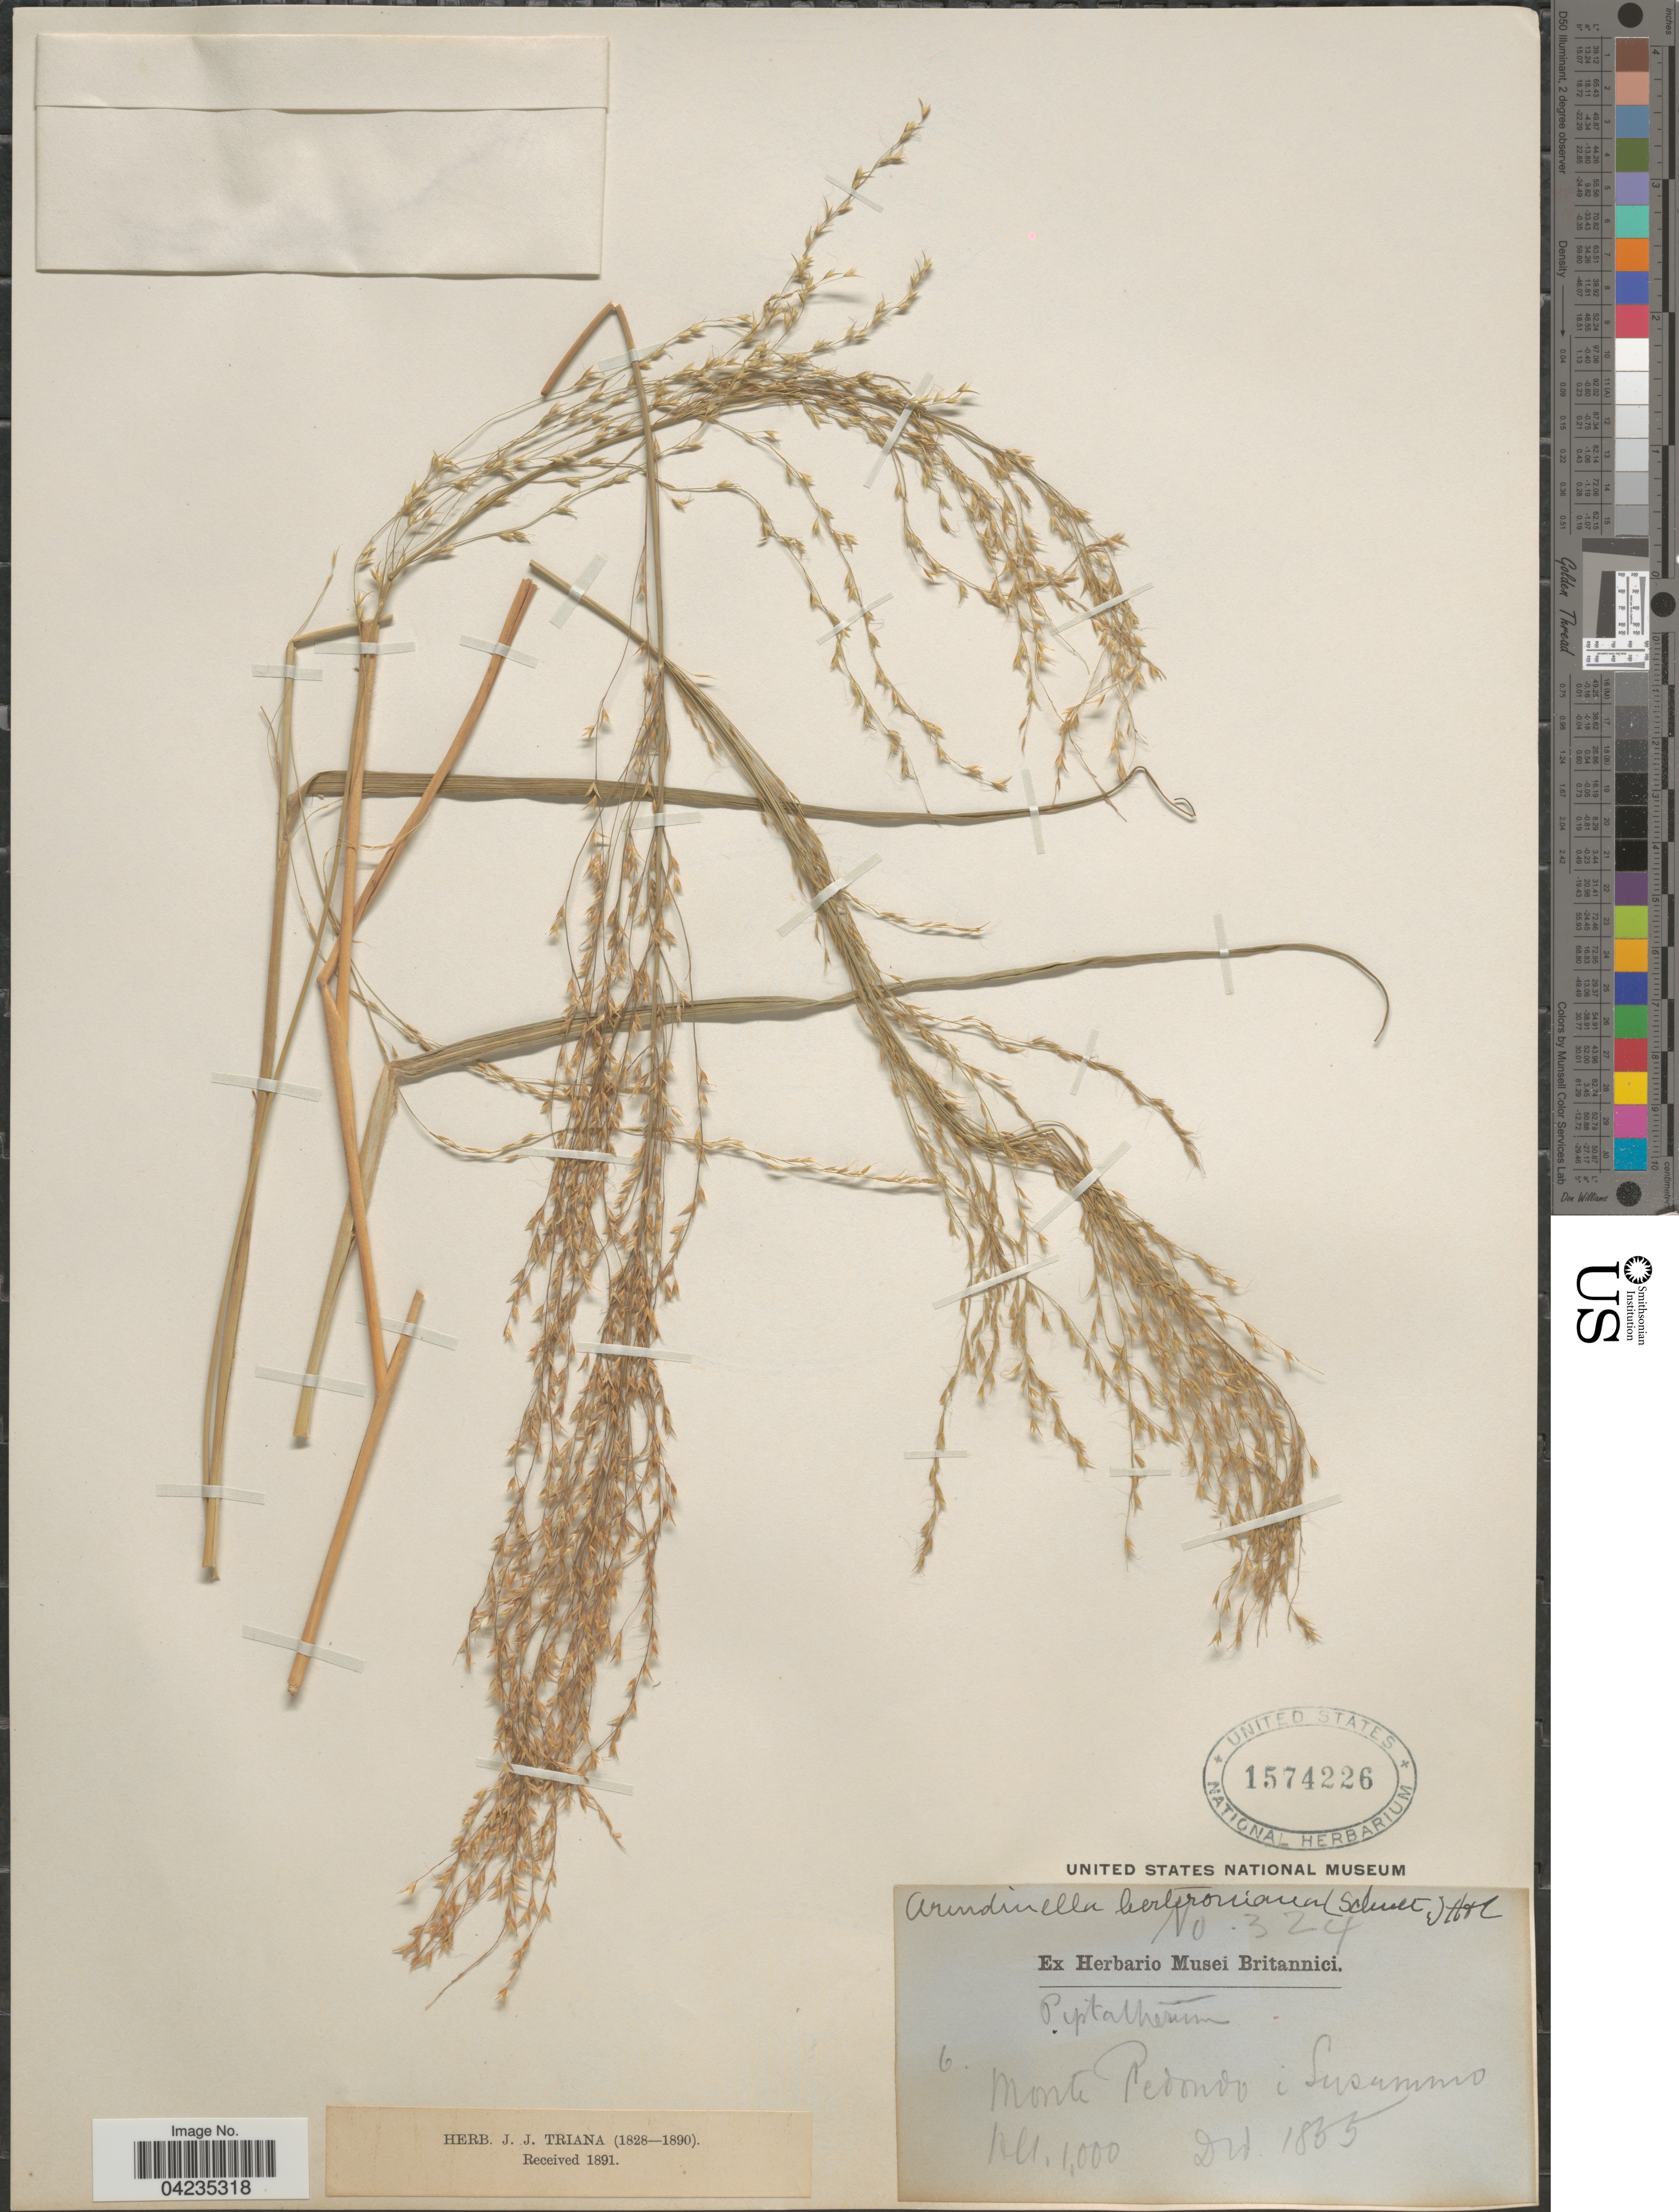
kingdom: Plantae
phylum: Tracheophyta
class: Liliopsida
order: Poales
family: Poaceae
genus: Arundinella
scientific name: Arundinella berteroniana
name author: (Schult.) Hitchc. & Chase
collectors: Ex Herb. J. J. Triana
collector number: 324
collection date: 1855-12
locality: Monte Redondo i Susammo.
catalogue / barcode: US 1574226